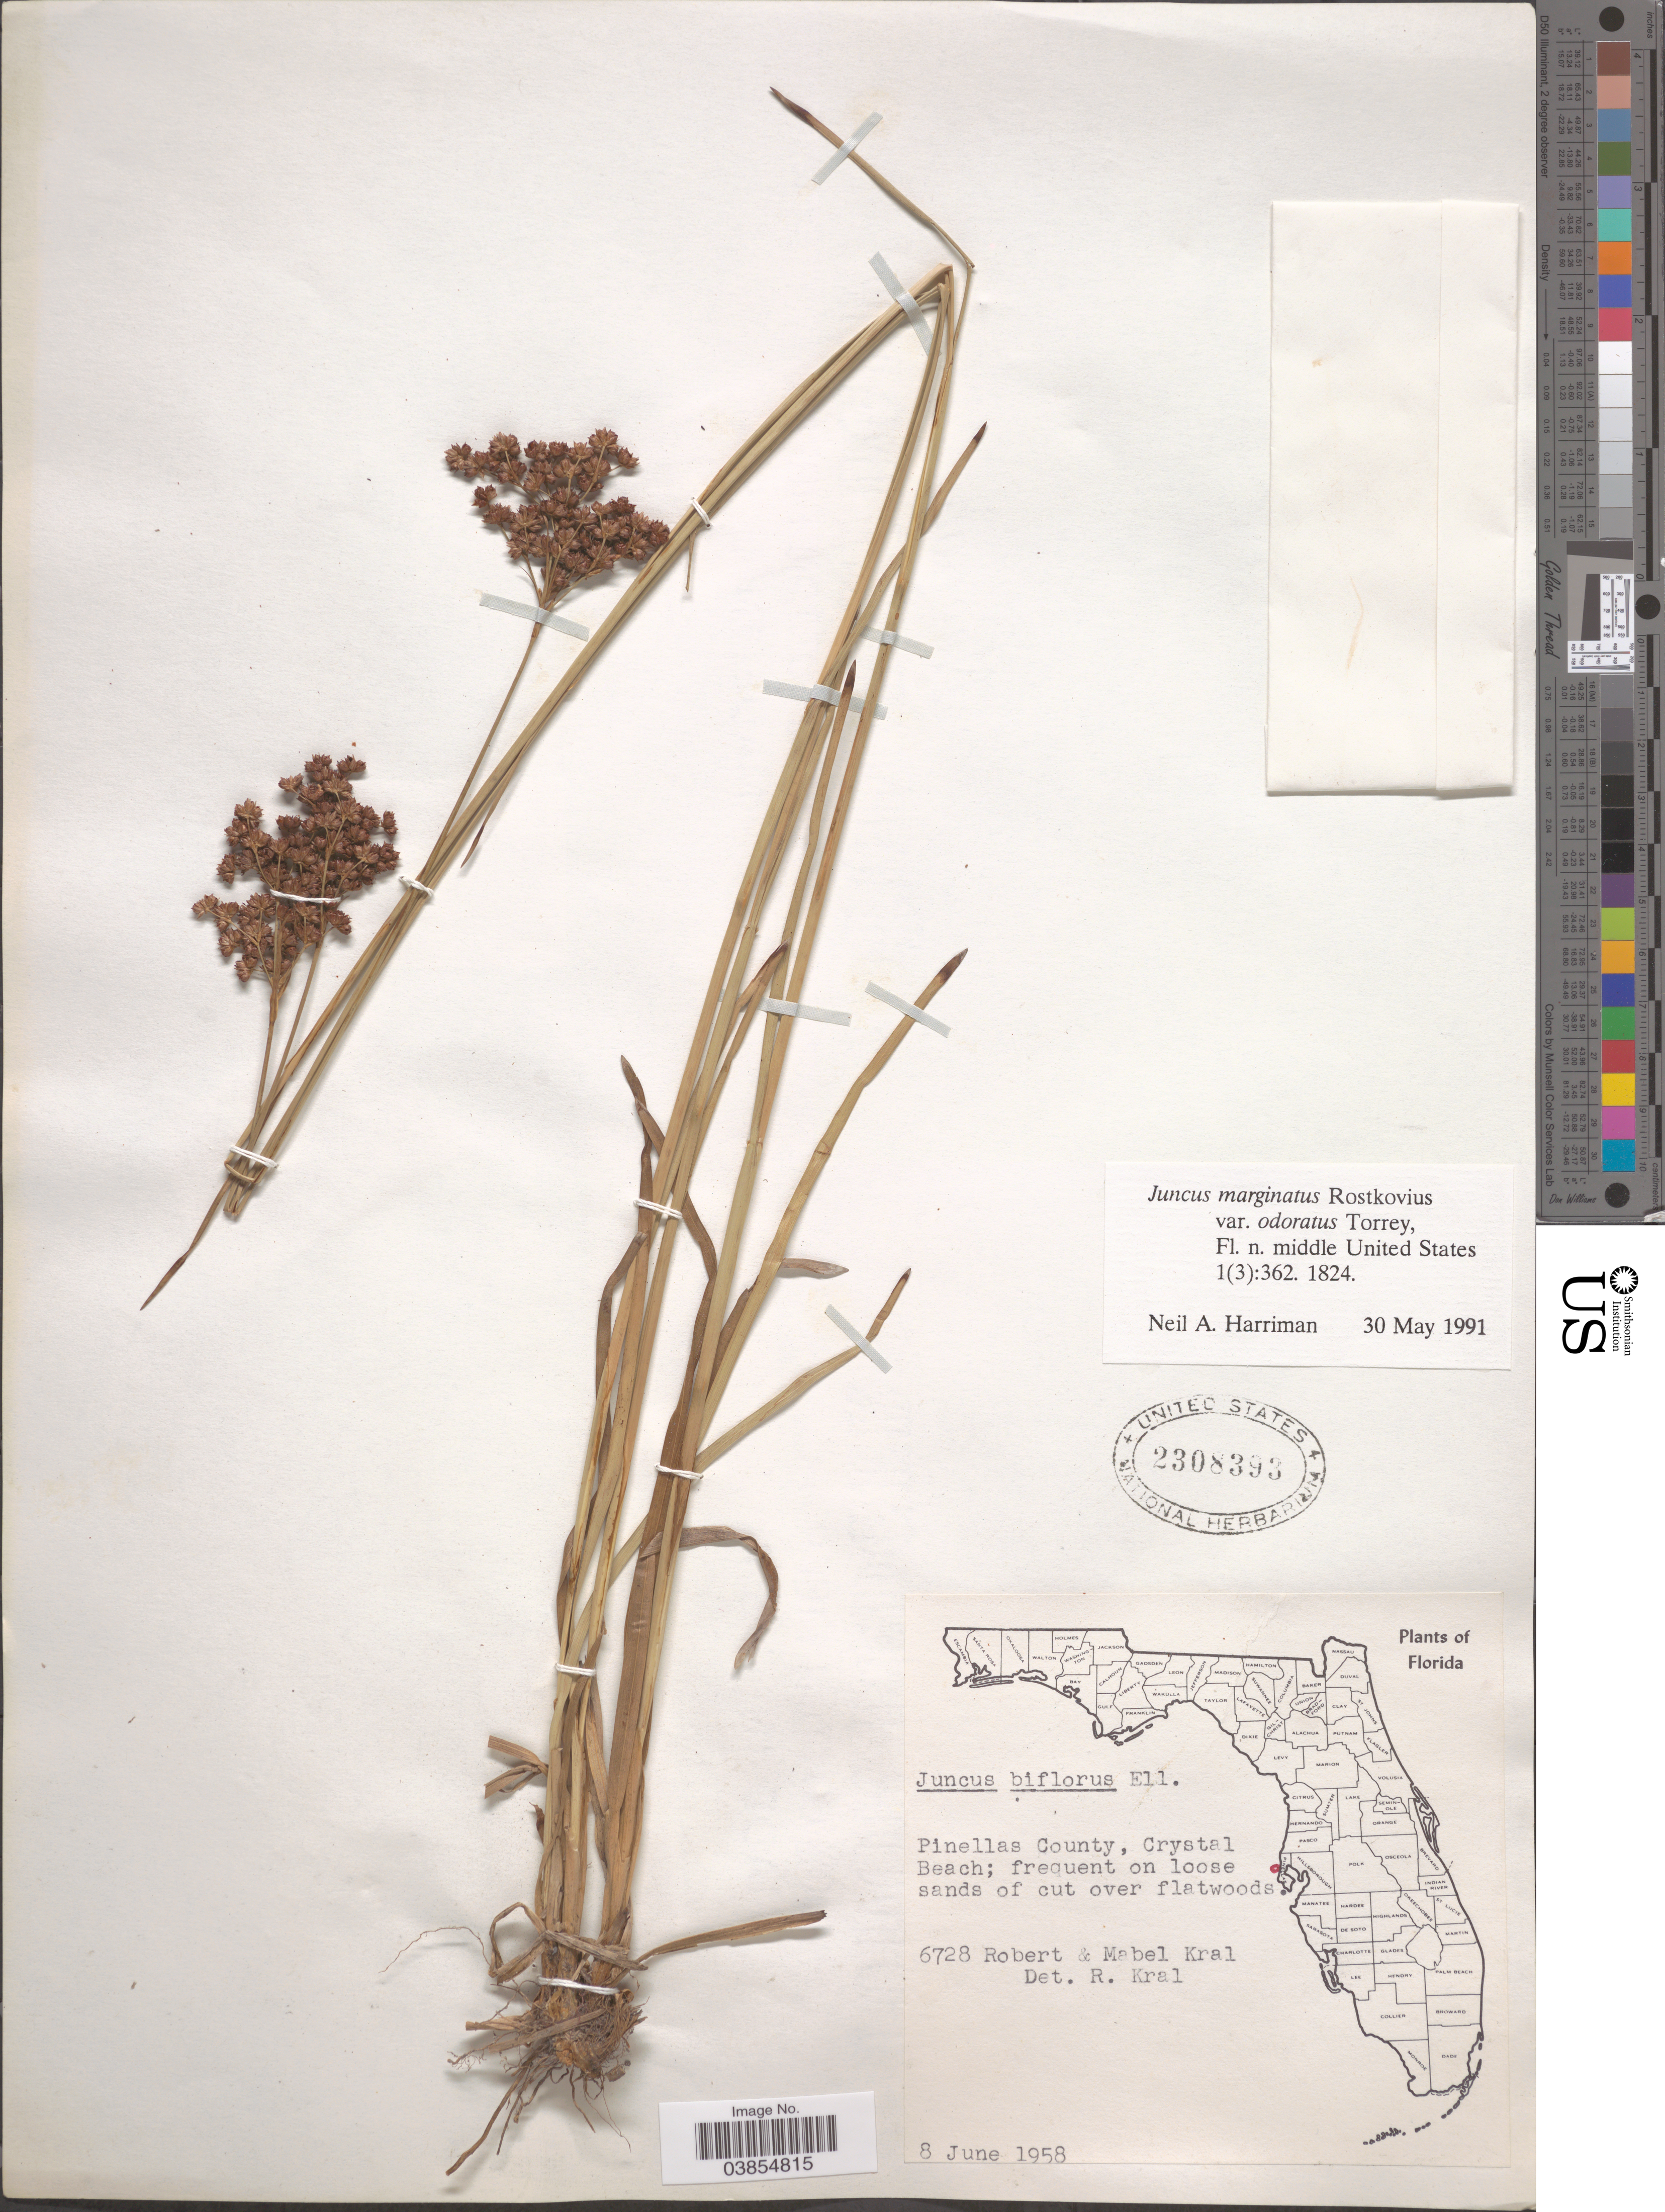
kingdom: Plantae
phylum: Tracheophyta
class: Liliopsida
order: Poales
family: Juncaceae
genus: Juncus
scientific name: Juncus marginatus var. odoratus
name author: Torr.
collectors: R. Kral & M. Kral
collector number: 6728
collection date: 1958-06-08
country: United States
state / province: Florida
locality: Pinellas County, Crystal Beach.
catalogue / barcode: US 2308393